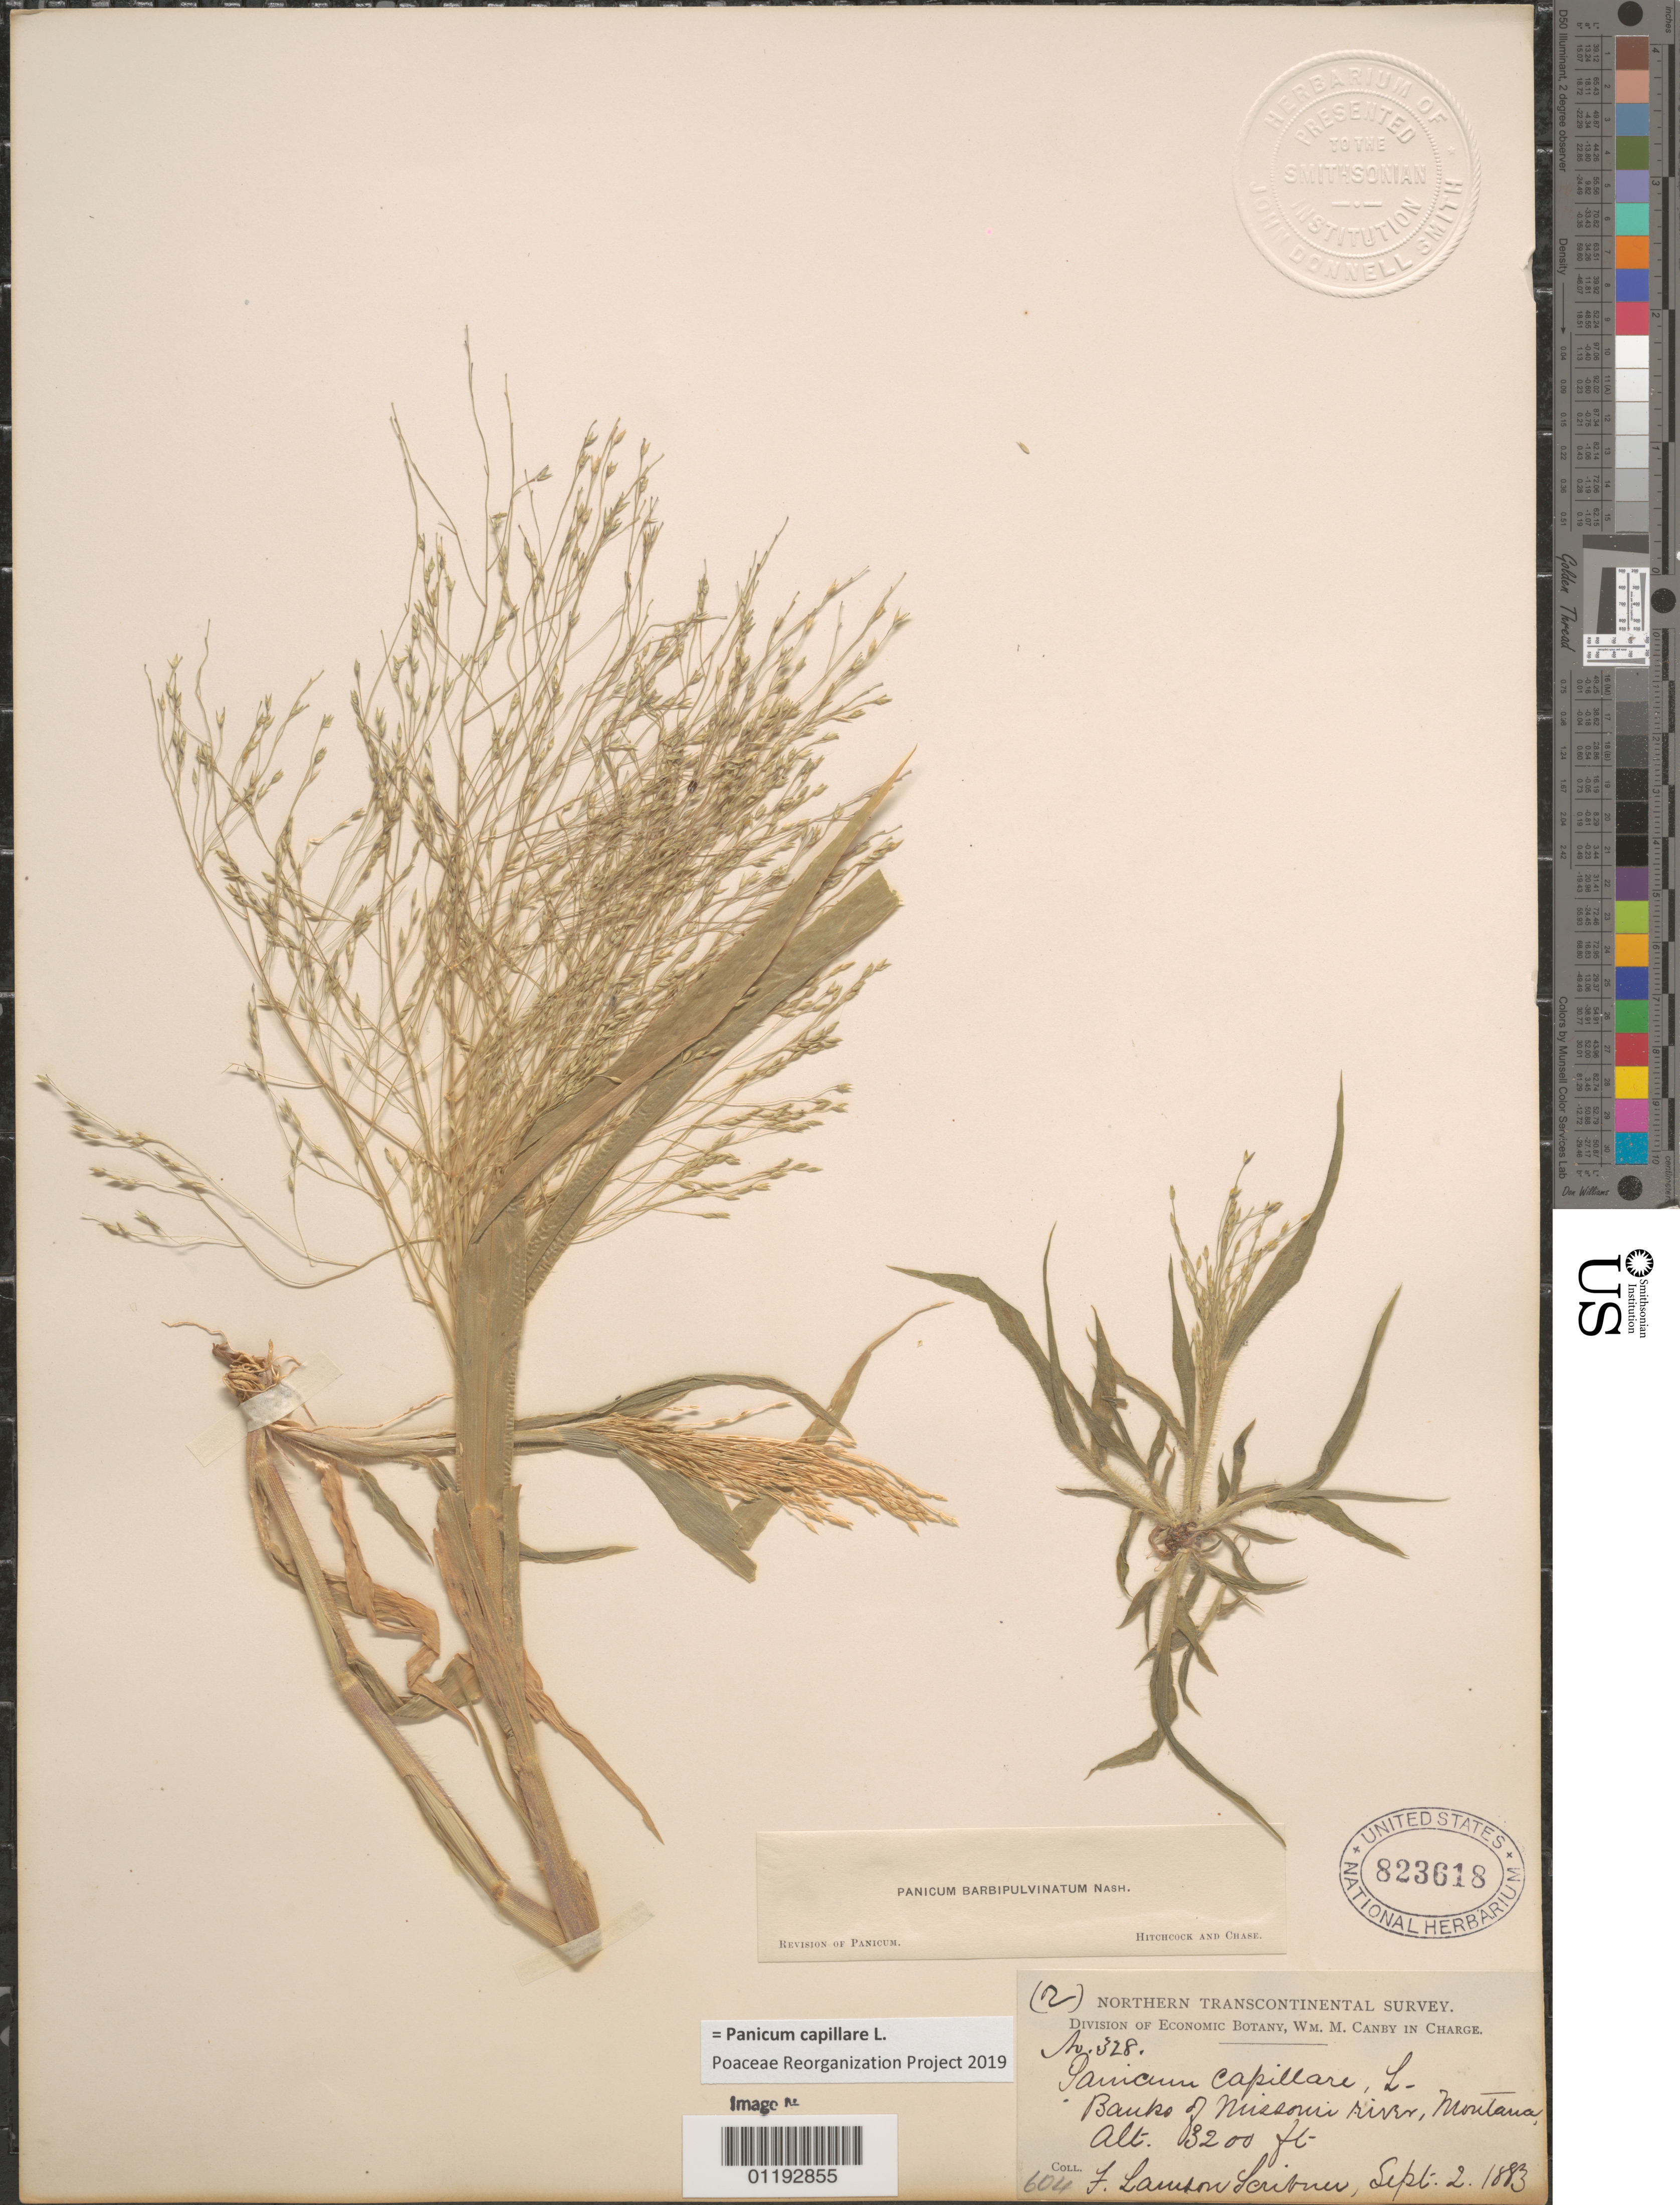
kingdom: Plantae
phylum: Tracheophyta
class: Liliopsida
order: Poales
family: Poaceae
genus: Panicum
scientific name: Panicum capillare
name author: L.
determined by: Poaceae Reorganization Project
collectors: F. L. Scribner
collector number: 328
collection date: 1883-09-02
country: United States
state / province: Montana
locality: Banks of Missouri River.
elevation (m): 975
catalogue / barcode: US 823618